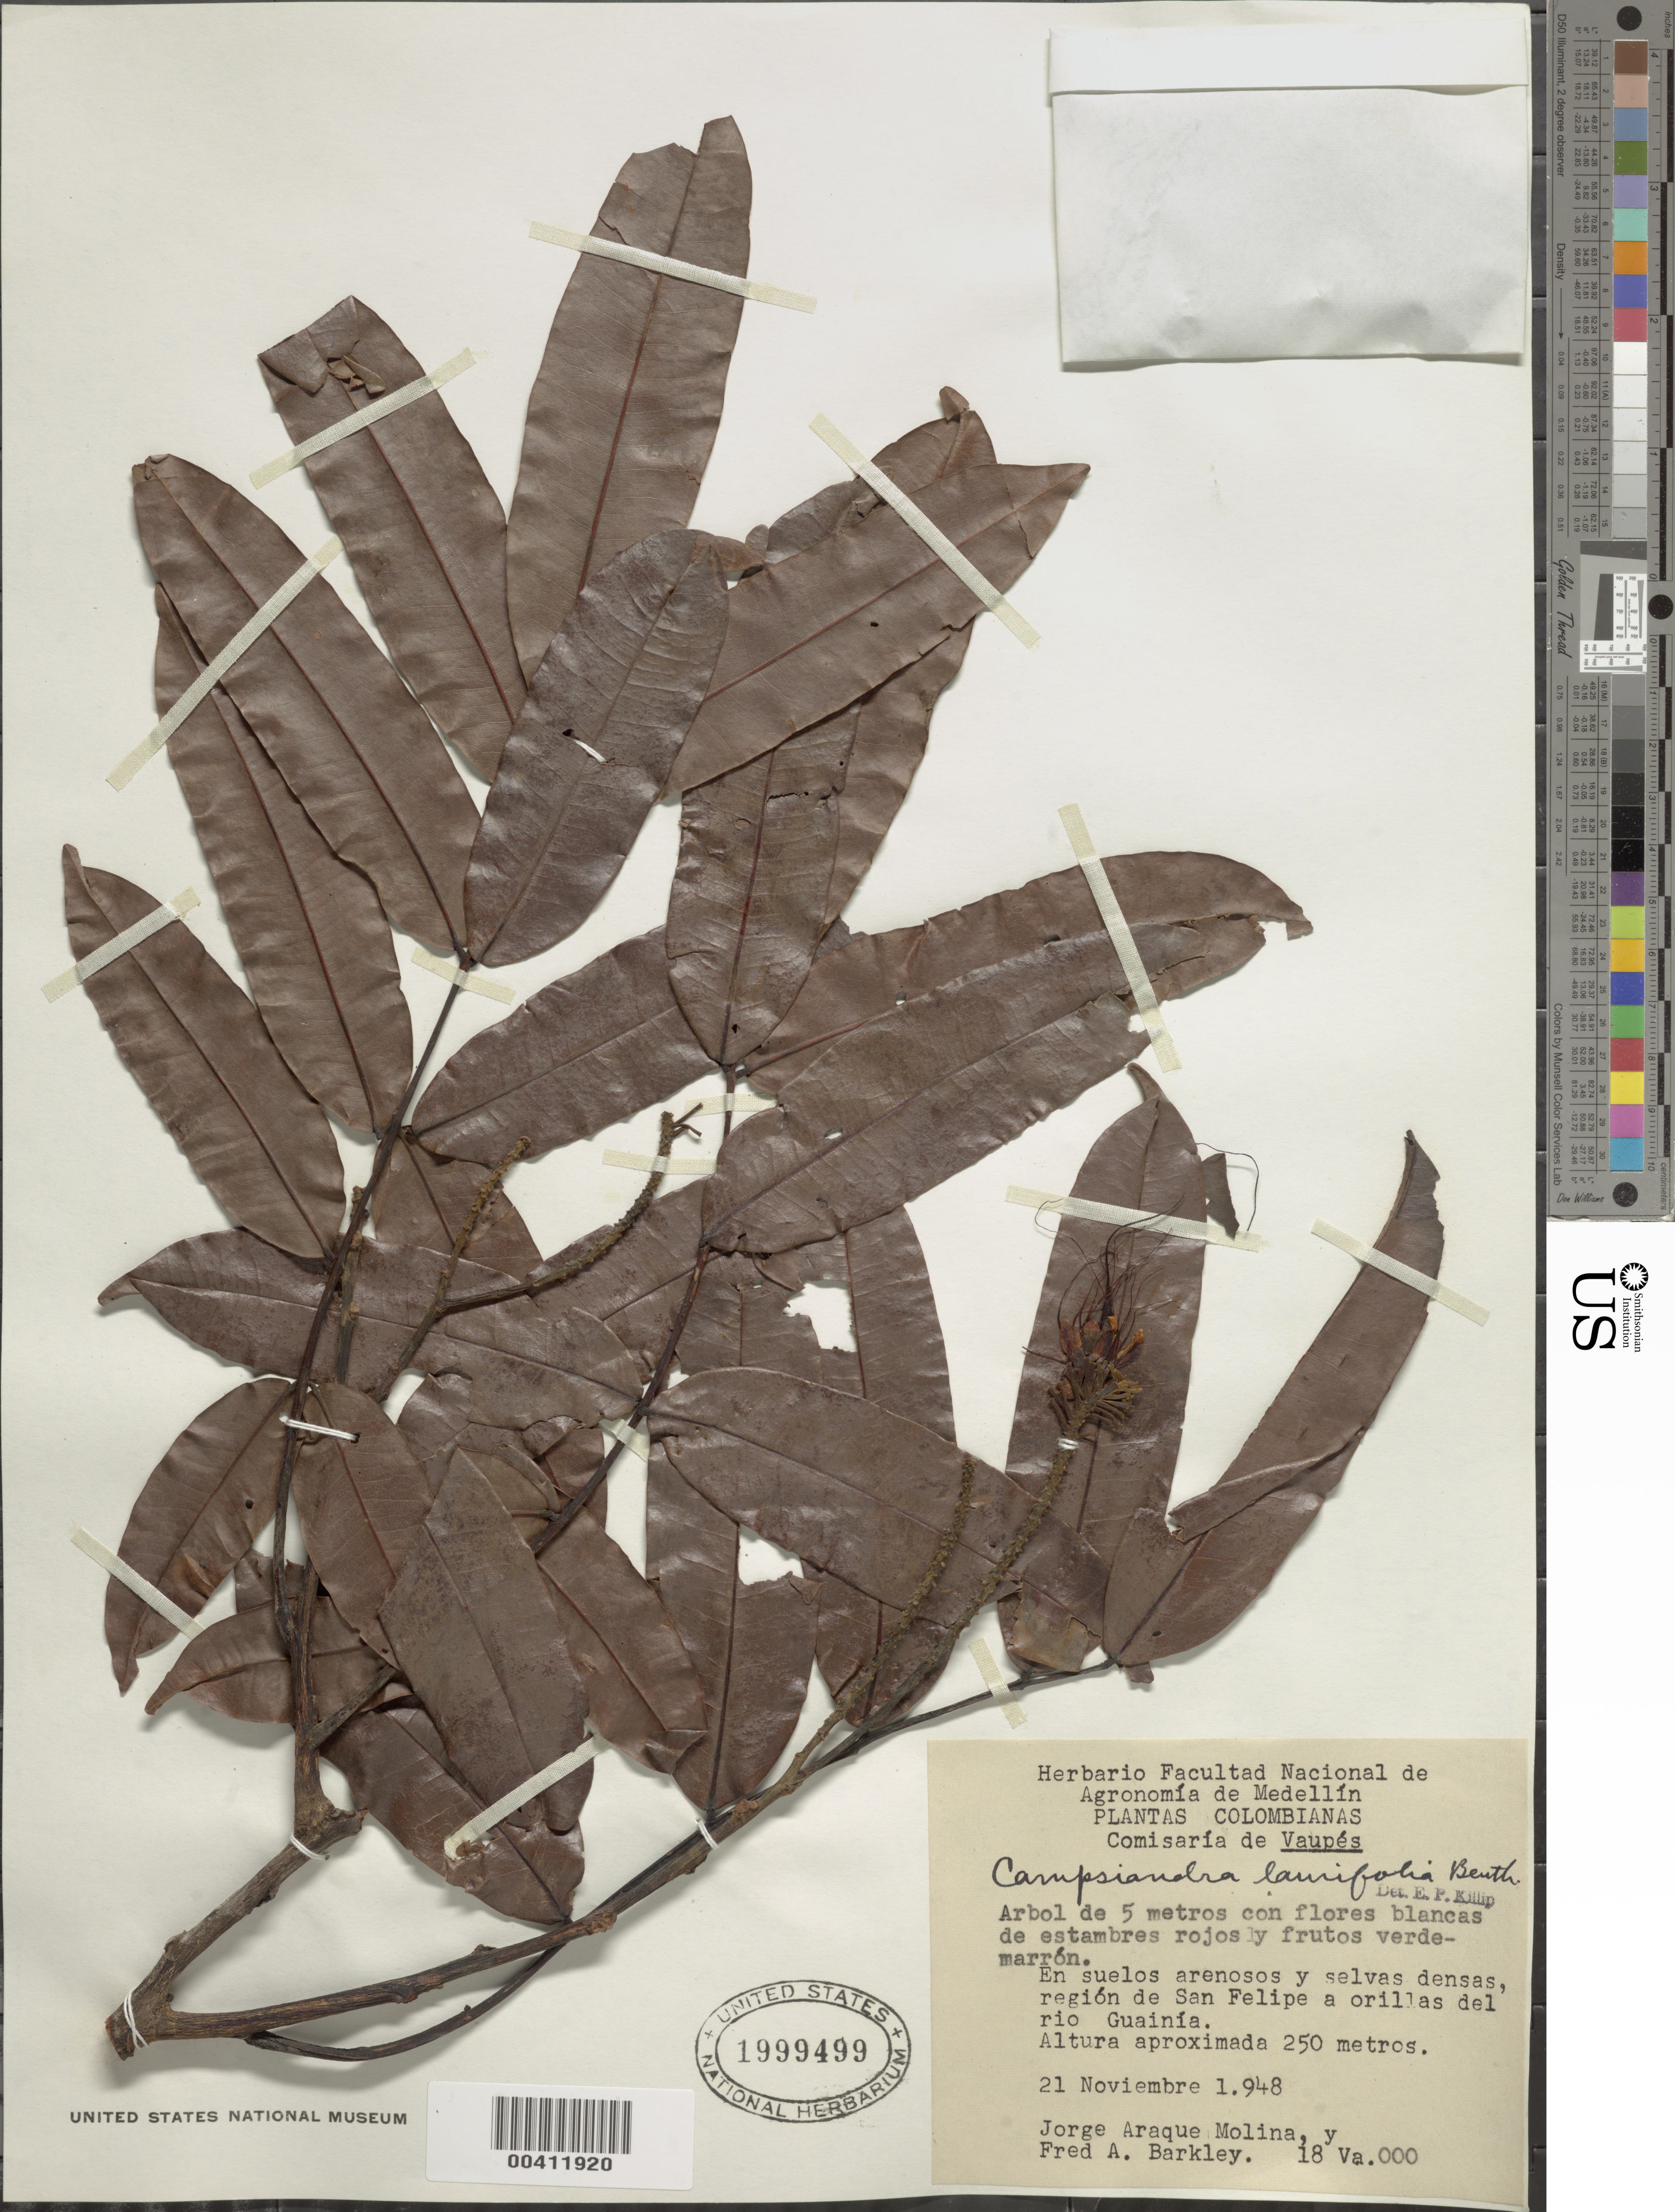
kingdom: Plantae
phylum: Tracheophyta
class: Magnoliopsida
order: Fabales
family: Fabaceae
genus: Campsiandra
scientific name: Campsiandra comosa var. laurifolia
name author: (Benth.) R.S. Cowan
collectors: J. Araque Molina & F. A. Barkley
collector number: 18 Va.000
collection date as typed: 21 Nov 1948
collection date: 1948-11-21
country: Colombia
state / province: Vaupés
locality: Region de San Felipe a Orilas del Rio Guainia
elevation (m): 250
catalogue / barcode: US 1999499